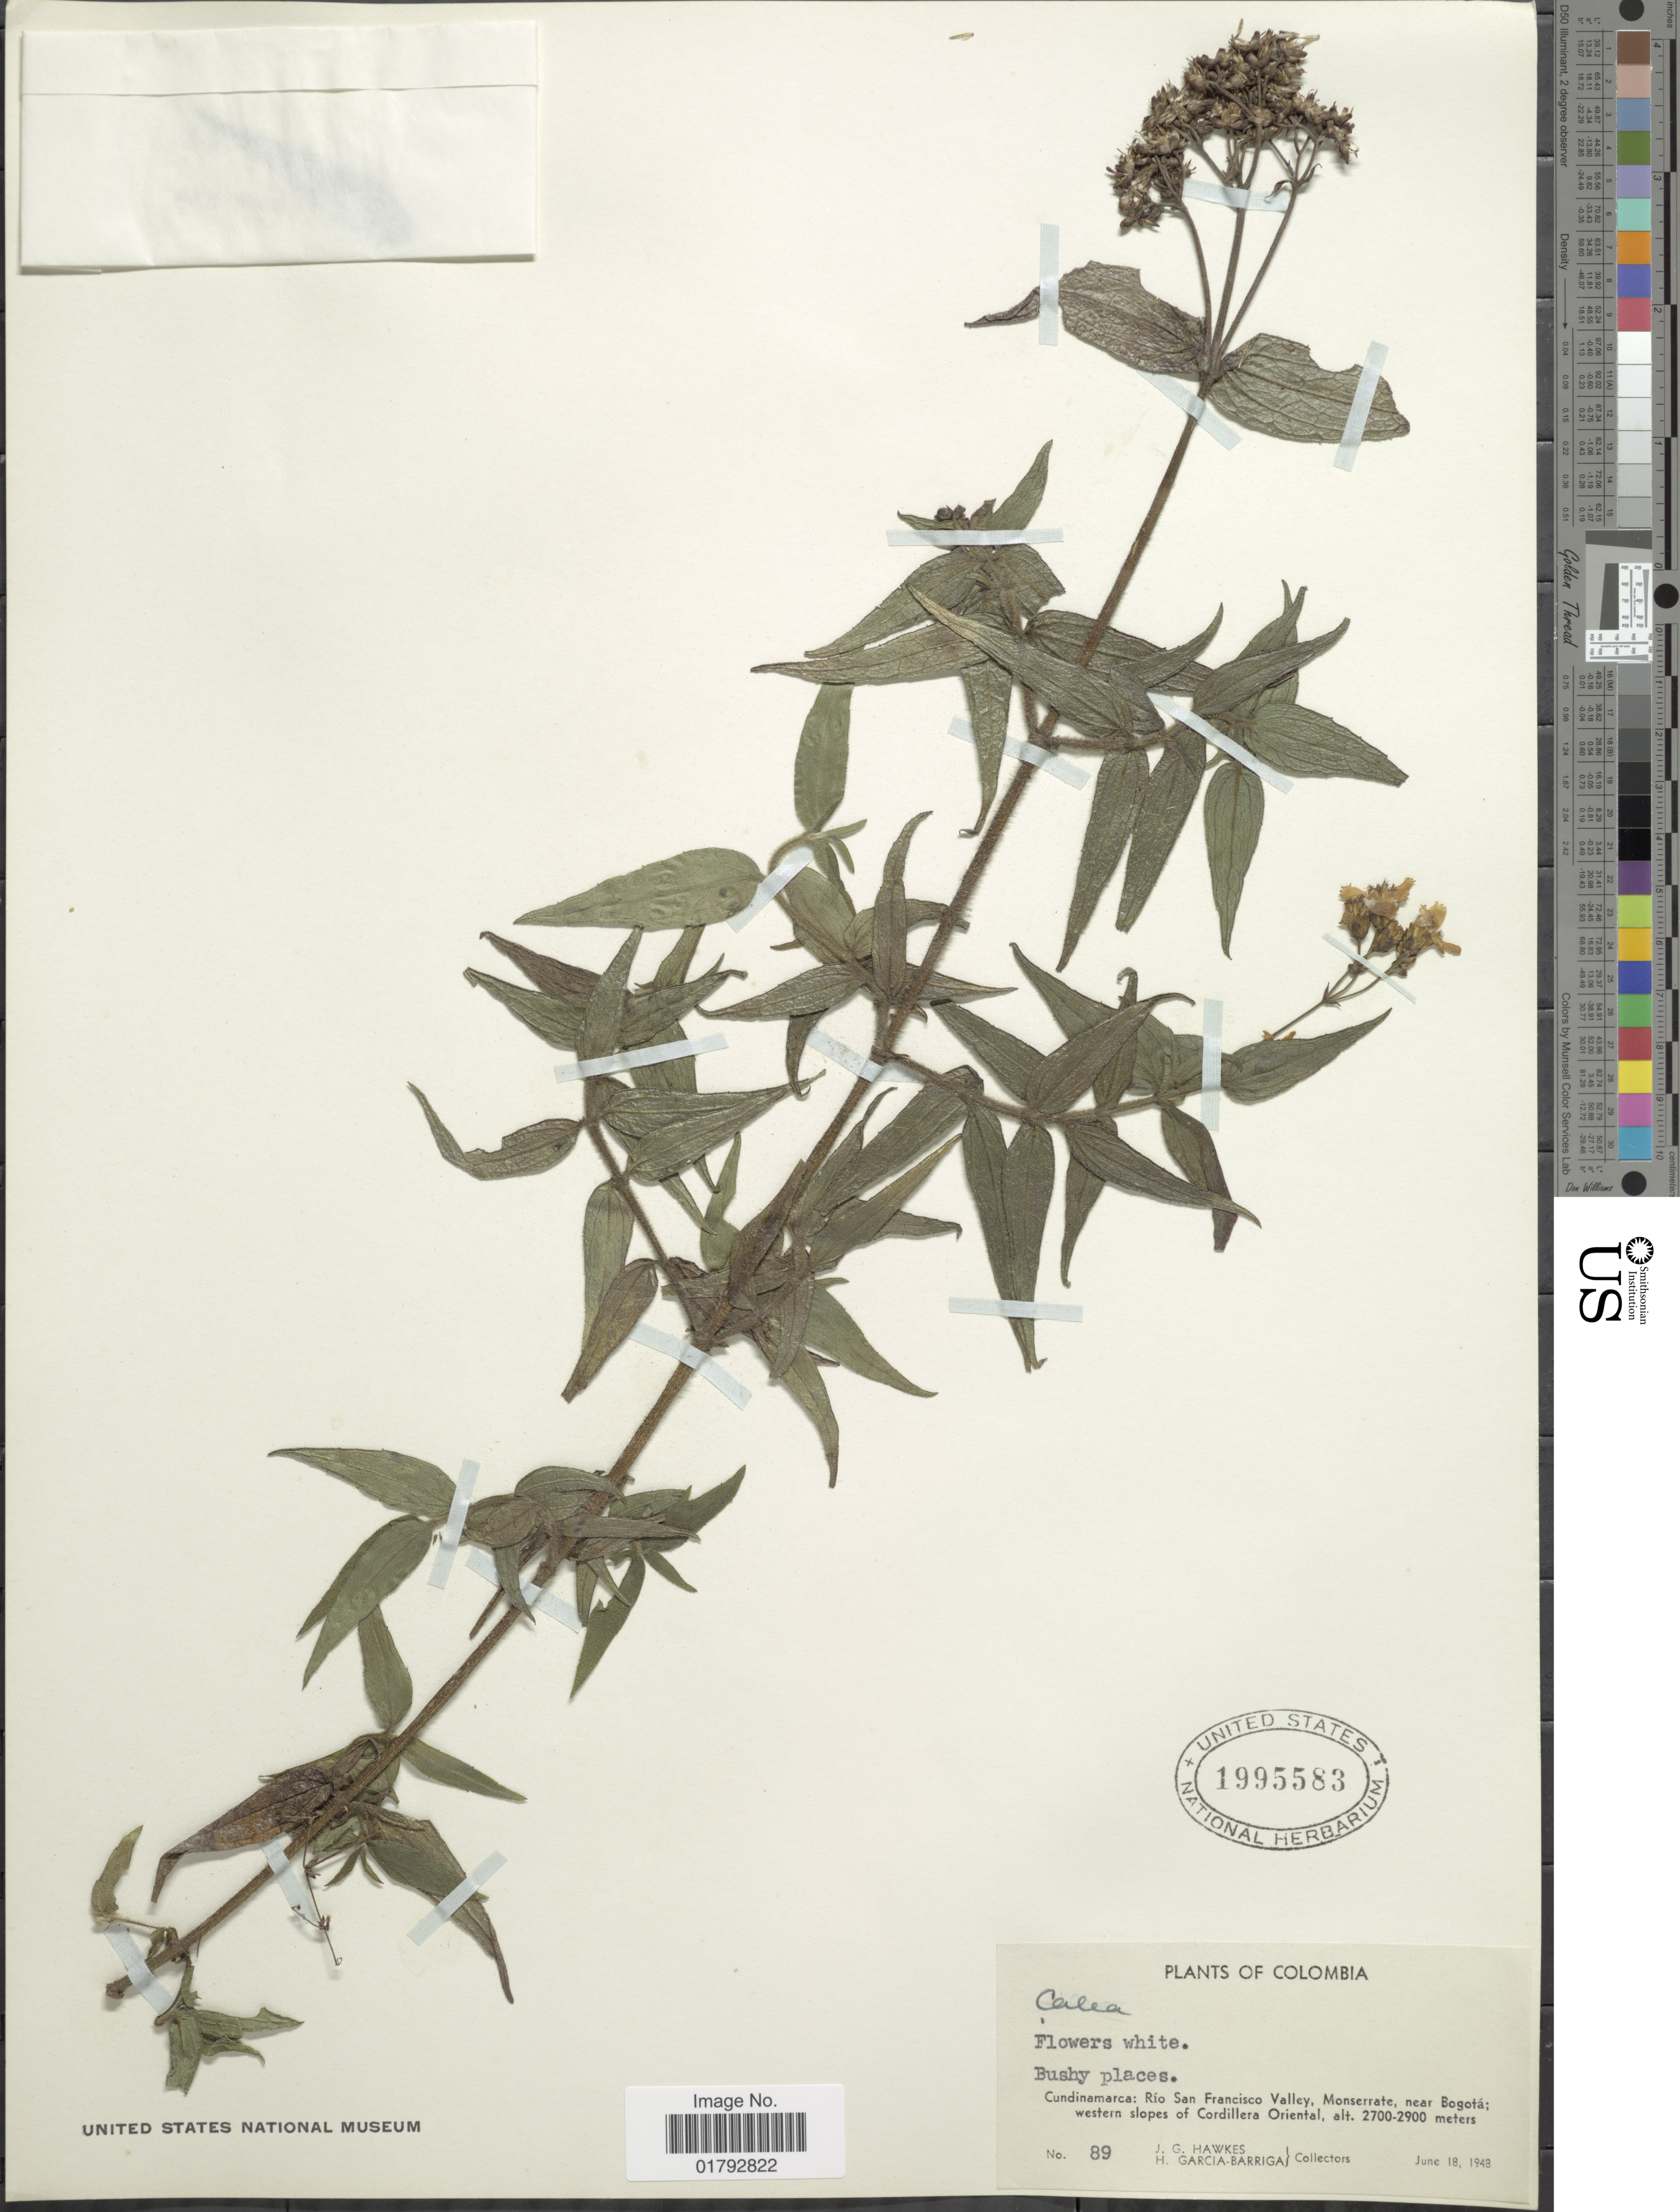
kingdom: Plantae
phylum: Tracheophyta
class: Magnoliopsida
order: Asterales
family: Asteraceae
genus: Alloispermum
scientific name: Alloispermum caracasanum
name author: (Kunth) H. Rob.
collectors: J. Hawkes & H. García Barriga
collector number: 89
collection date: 1948-06-18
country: Colombia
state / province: Cundinamarca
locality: Cundinamarca: Rio San Francisco Valley, Monserrate, near Bogota western slopes of Cordillera Oriental.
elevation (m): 2700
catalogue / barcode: US 1995583